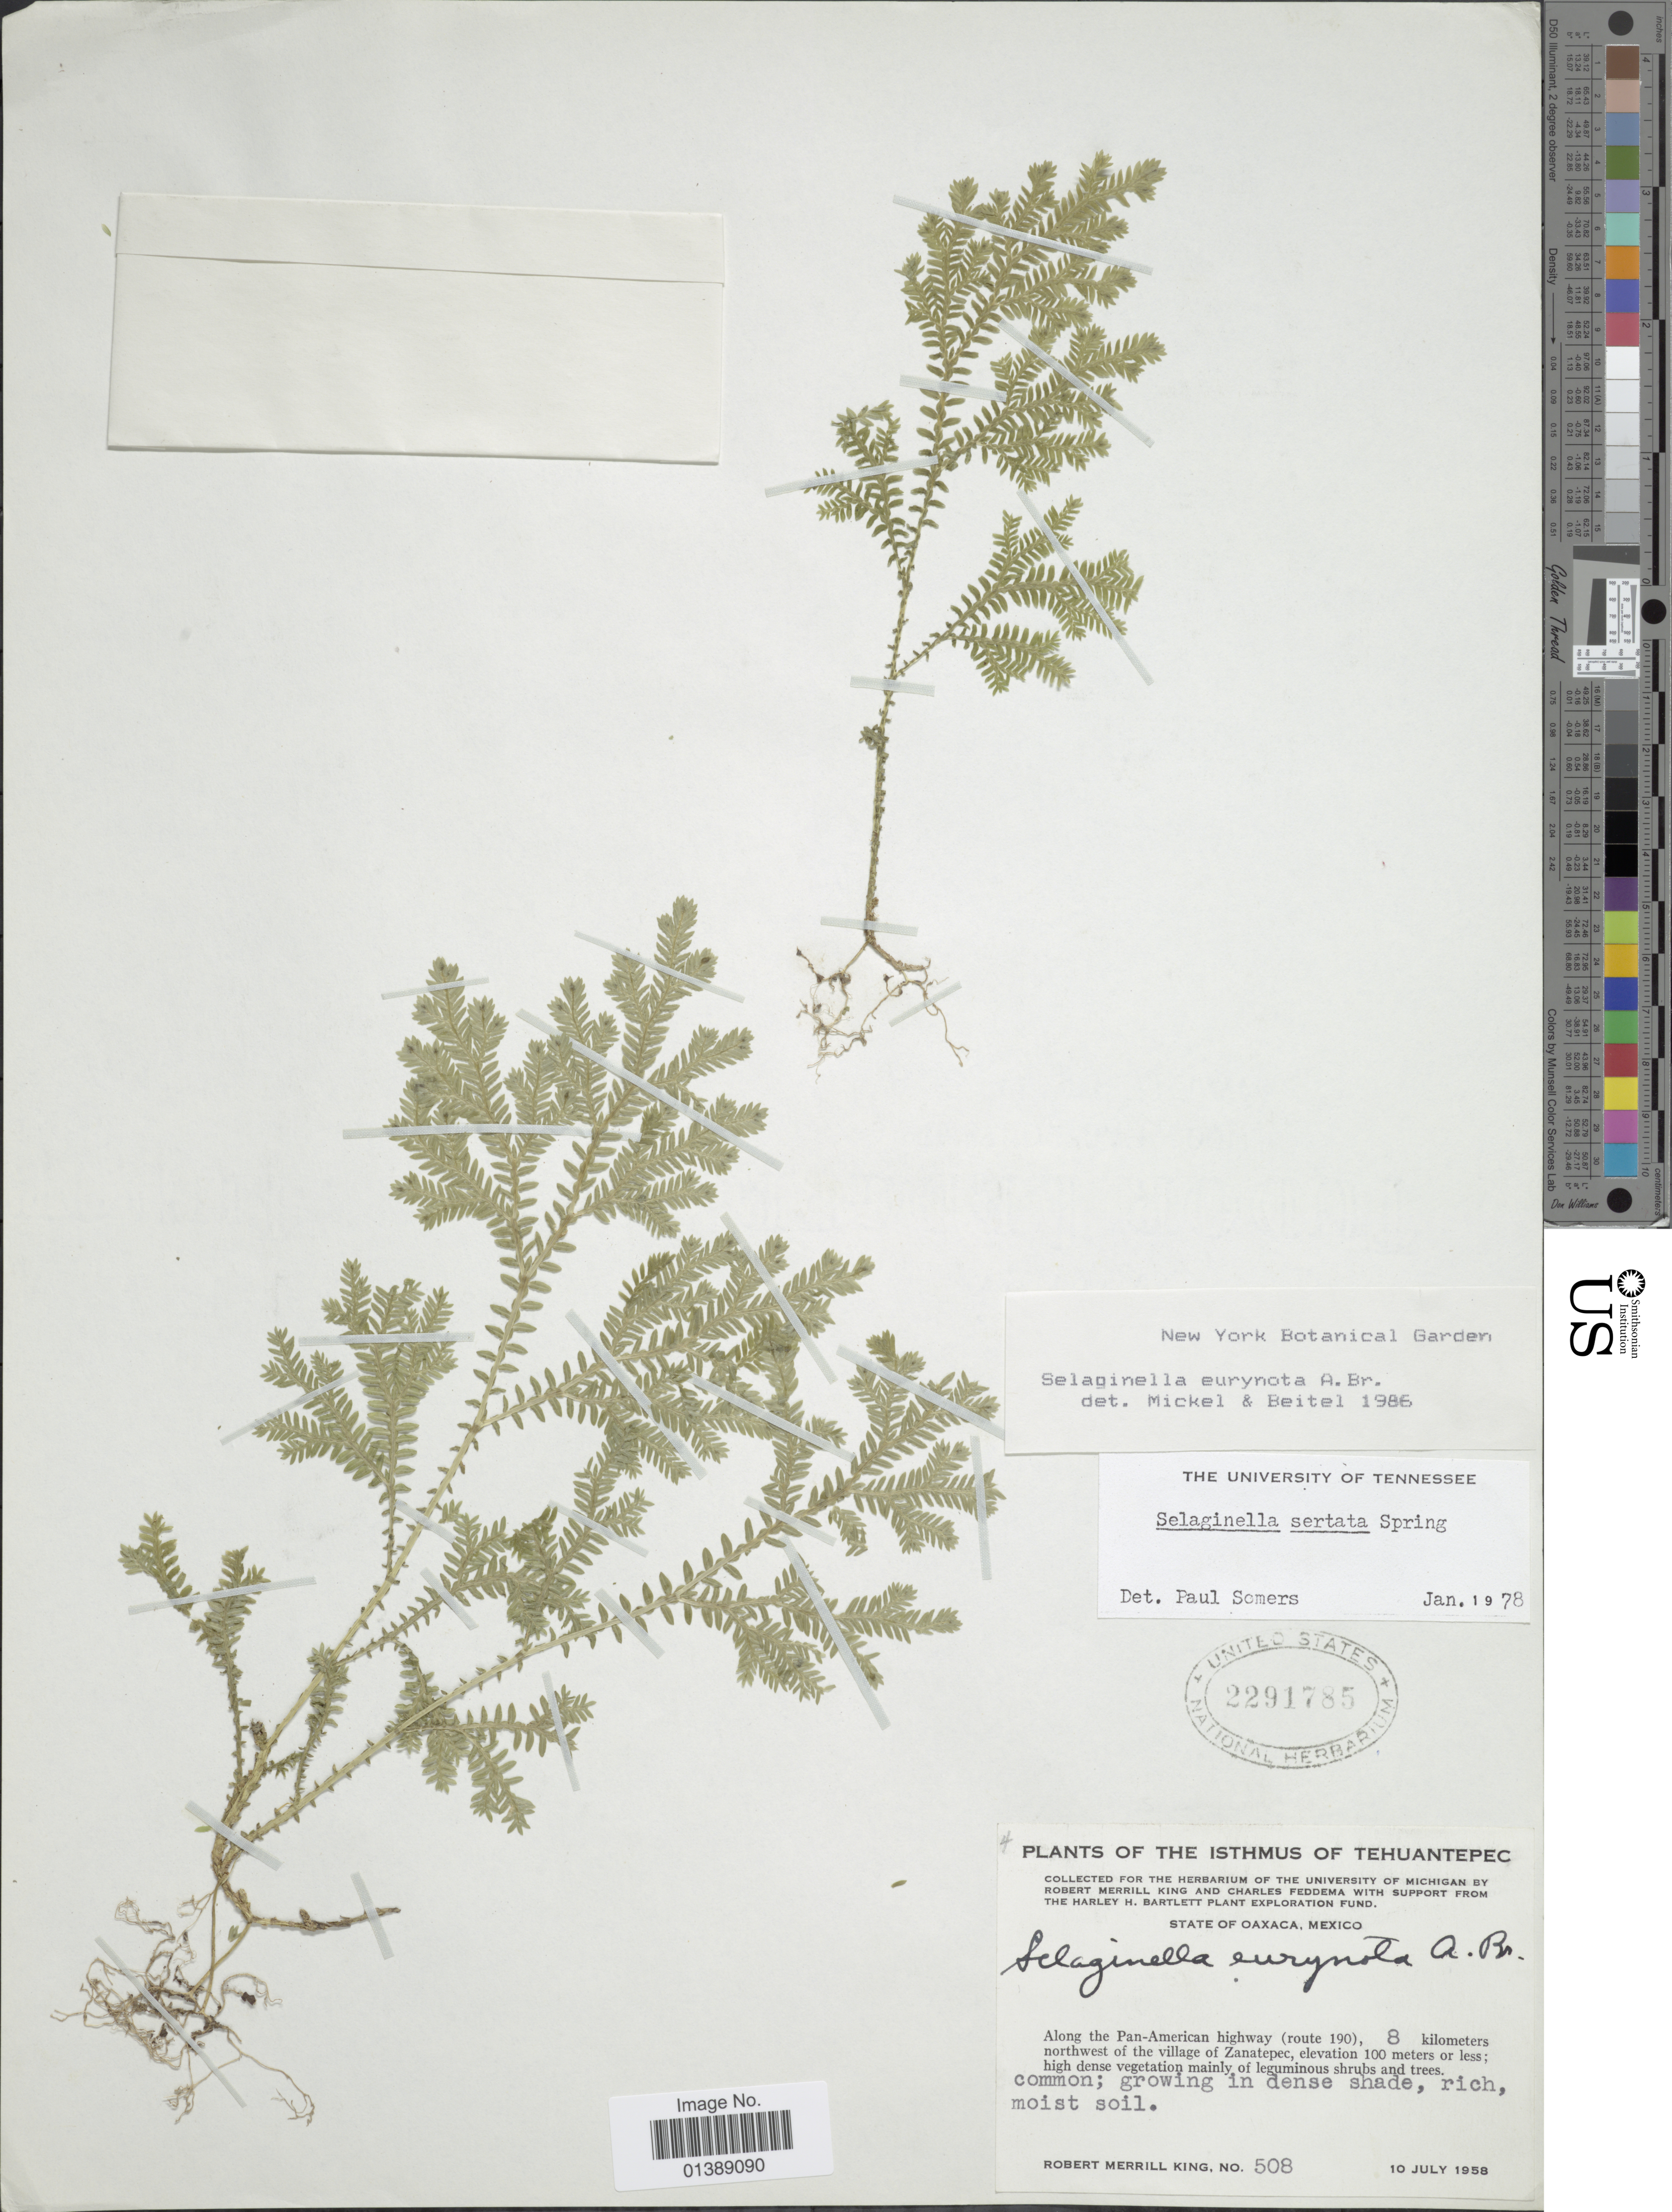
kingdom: Plantae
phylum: Tracheophyta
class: Lycopodiopsida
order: Selaginellales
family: Selaginellaceae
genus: Selaginella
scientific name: Selaginella schizobasis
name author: Baker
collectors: R. M. King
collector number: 508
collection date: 1958-07-10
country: Mexico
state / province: Oaxaca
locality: Along the Pan-American highway (route 190), 8 kilometers northwest of the village of Zanatepec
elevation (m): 100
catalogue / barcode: US 2291785